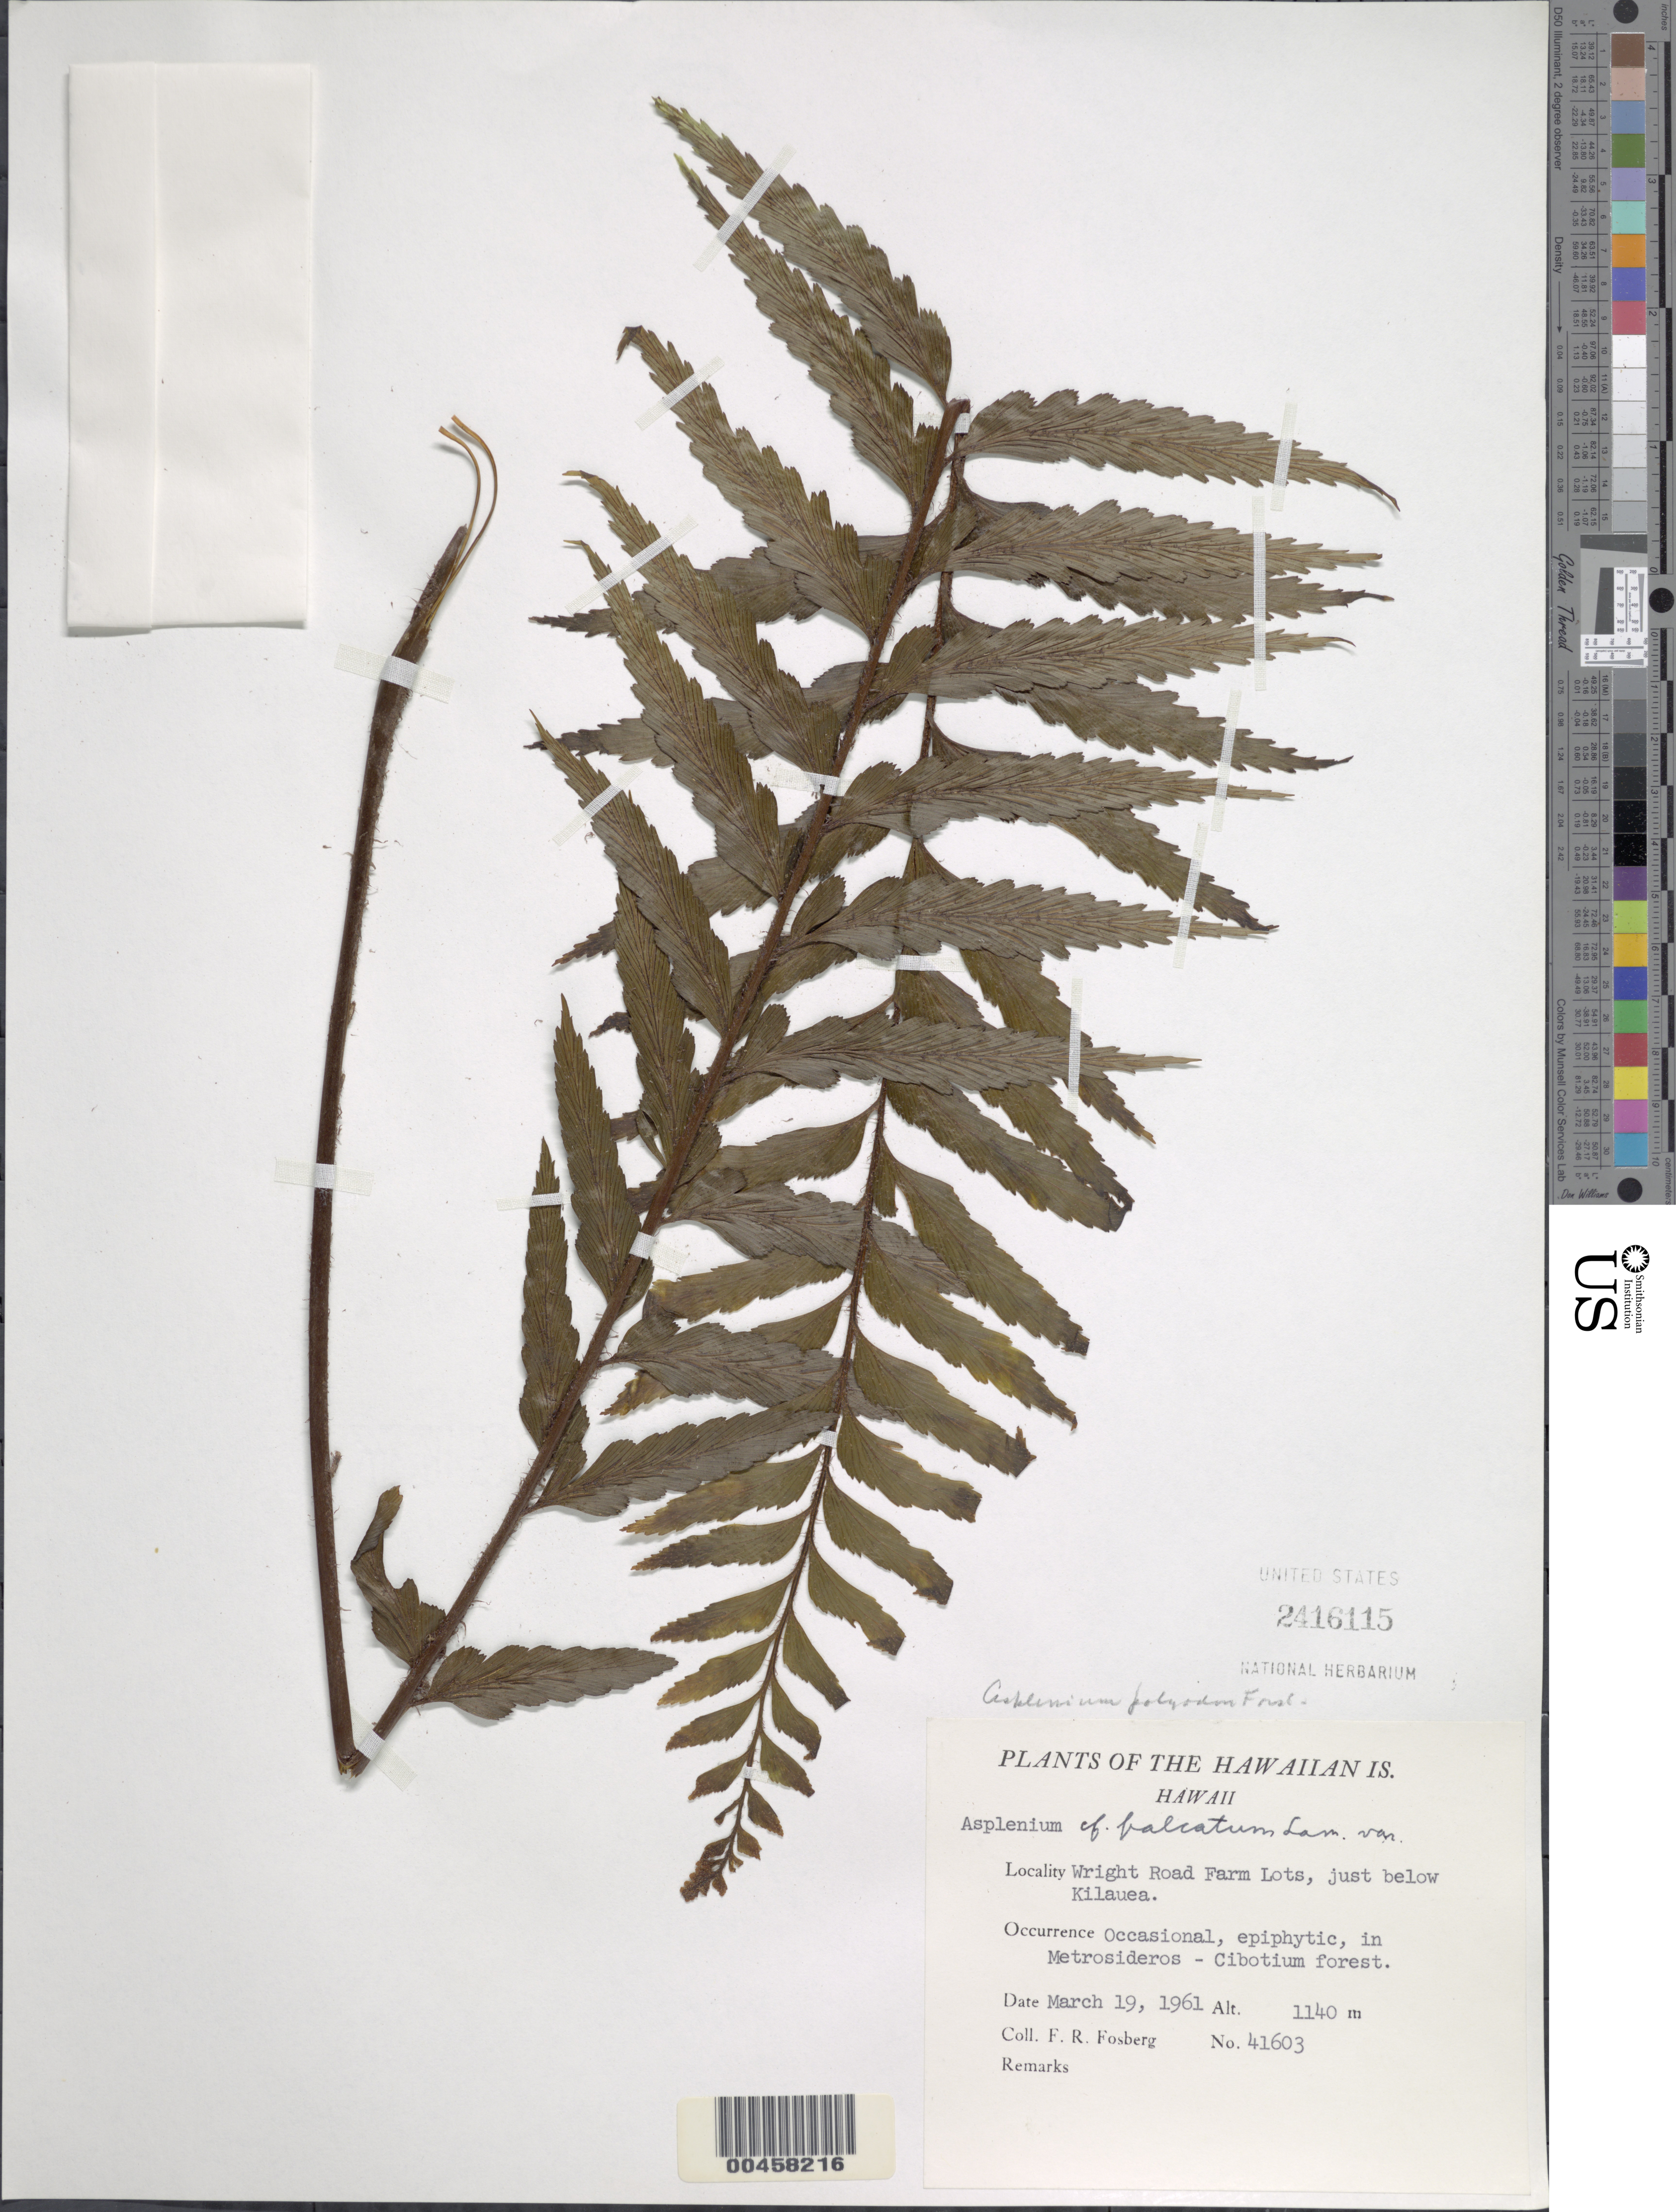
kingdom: Plantae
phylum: Tracheophyta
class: Polypodiopsida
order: Polypodiales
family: Aspleniaceae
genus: Asplenium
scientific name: Asplenium polyodon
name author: G. Forst.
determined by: Wagner, W. L., (BOT), Smithsonian Institution - National Museum of Natural History (UNITED STATES)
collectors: F. R. Fosberg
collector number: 41603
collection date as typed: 19 Mar 1961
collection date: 1961-03-19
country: United States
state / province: Hawaii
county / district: Hawaii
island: Hawaii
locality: Wright Road Farm Lots, just below Kilauea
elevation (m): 1140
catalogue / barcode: US 2416115